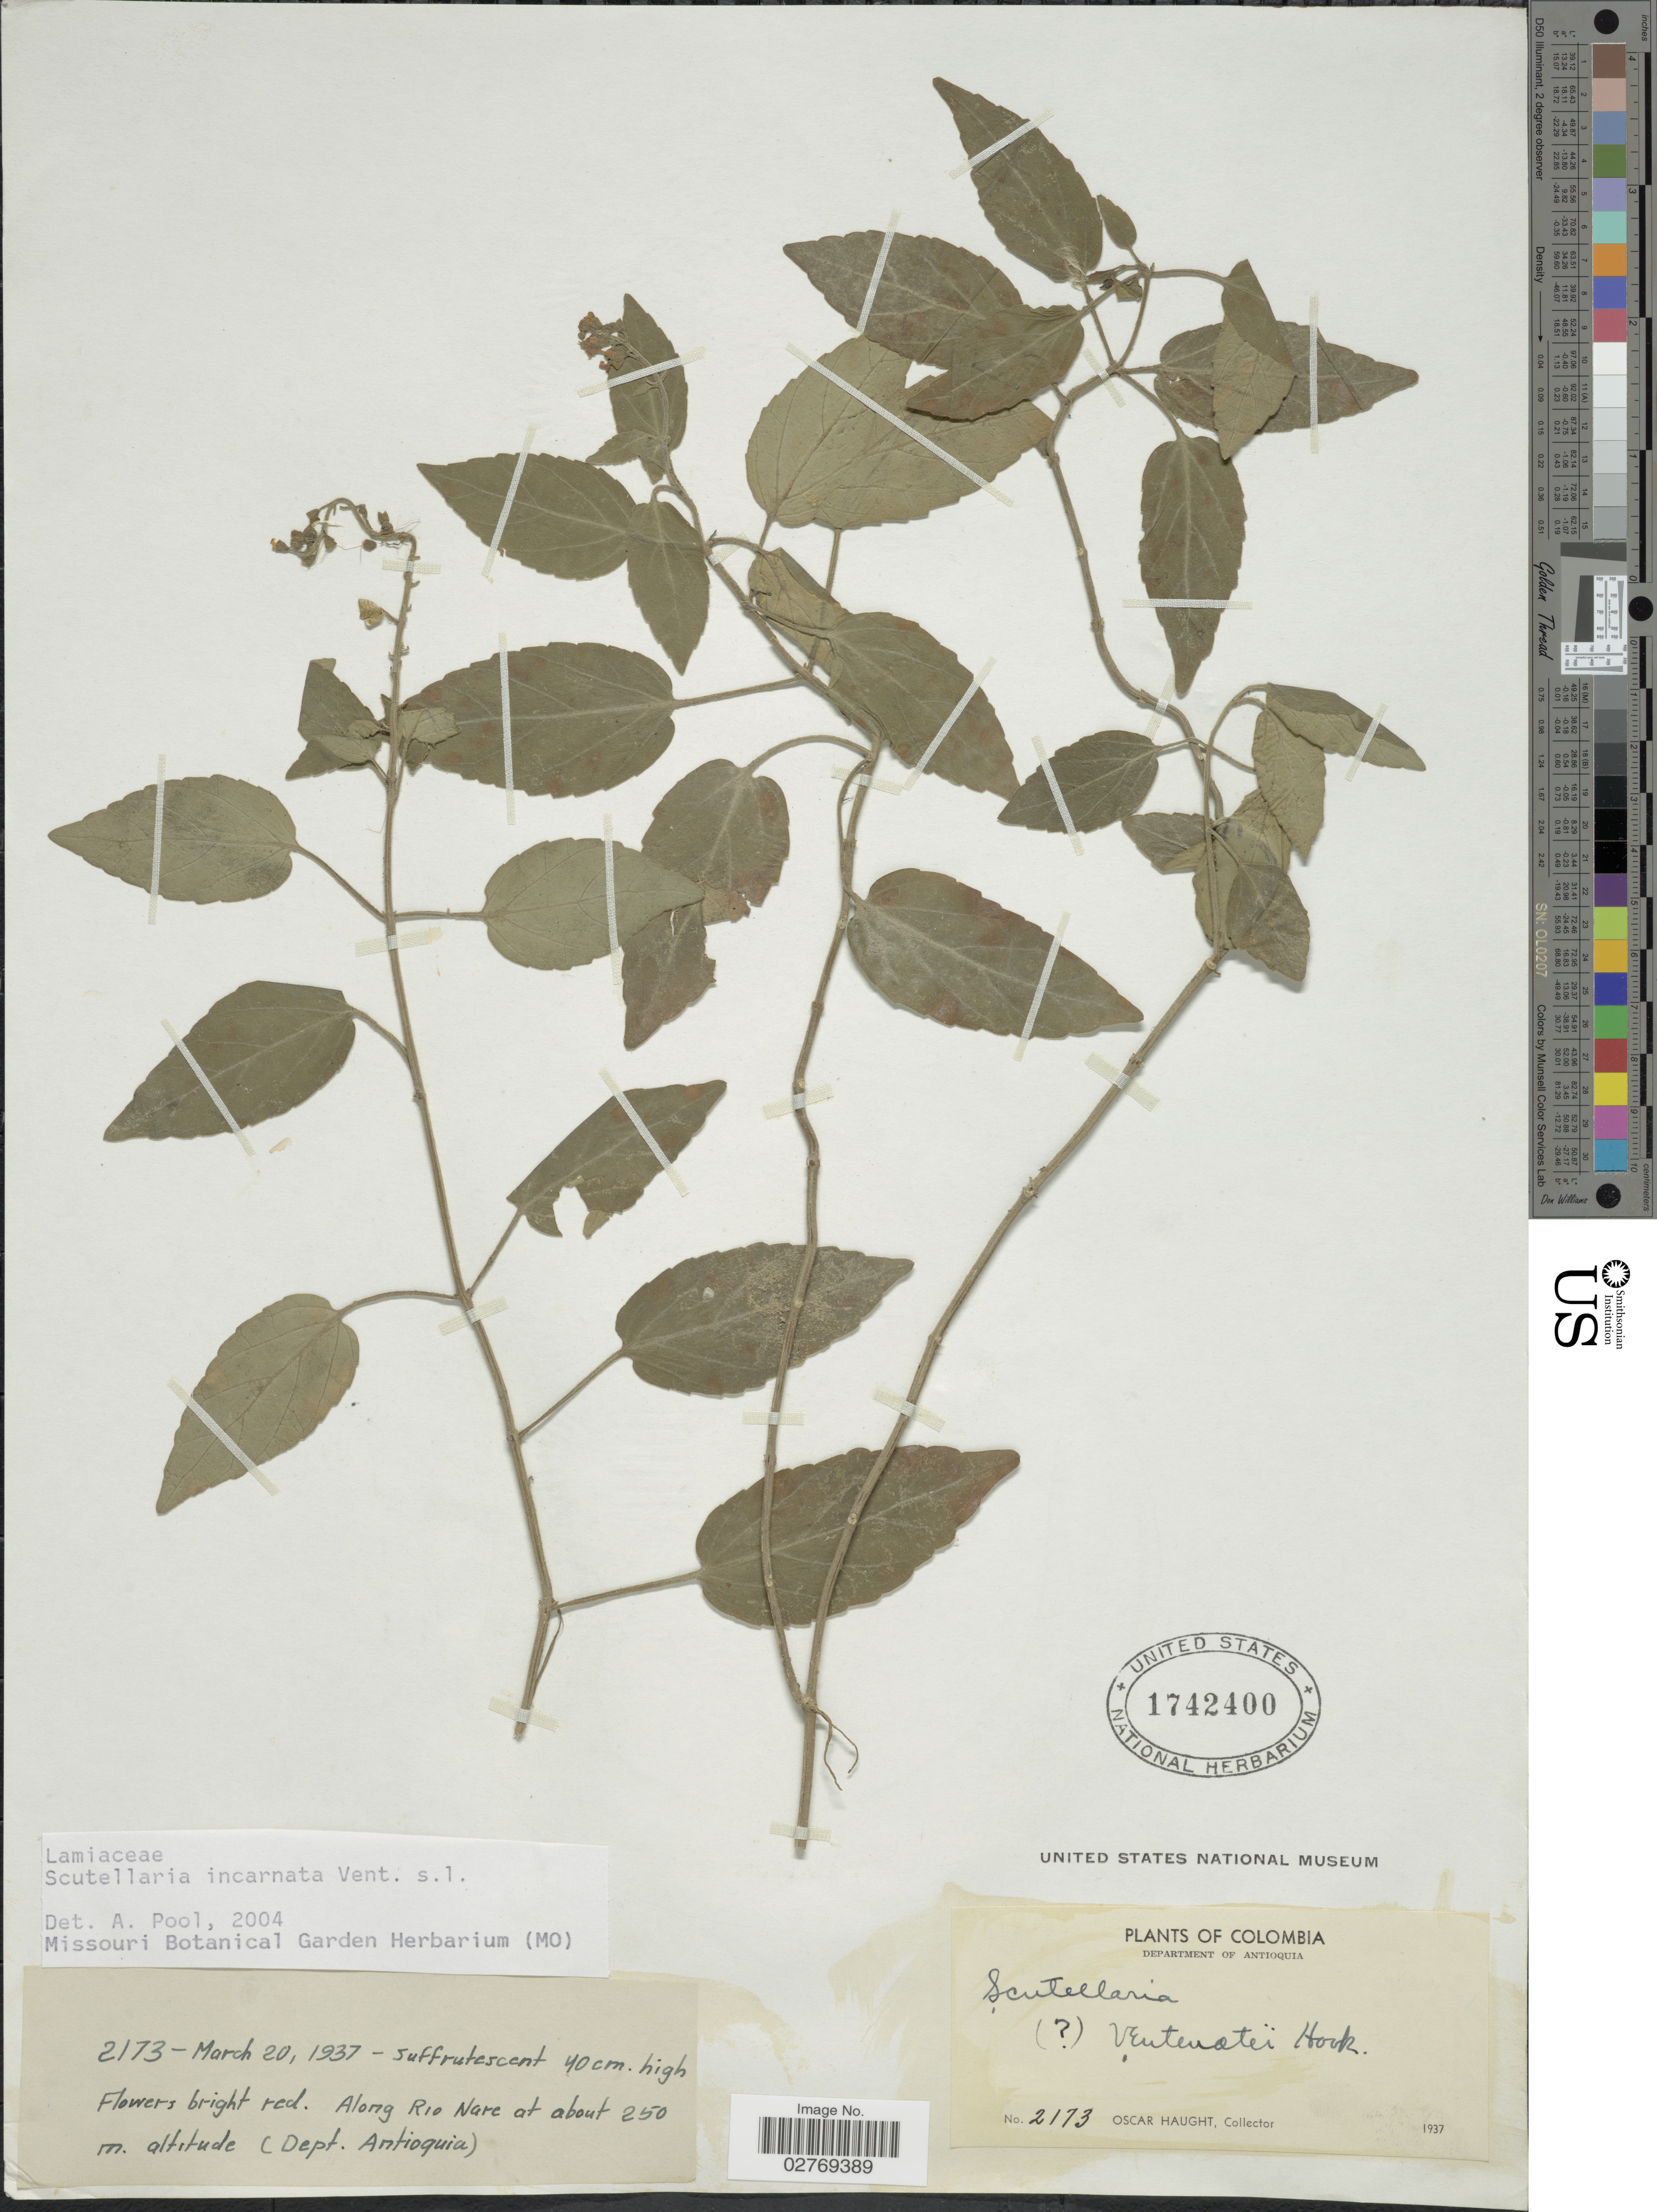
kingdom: Plantae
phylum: Tracheophyta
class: Magnoliopsida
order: Lamiales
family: Lamiaceae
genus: Scutellaria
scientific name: Scutellaria incarnata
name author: Vent.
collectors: O. L. Haught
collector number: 2173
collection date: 1937-03-20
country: Colombia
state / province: Antioquia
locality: Along Rio Nare, Department of Antioquia.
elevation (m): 250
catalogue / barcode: US 1742400